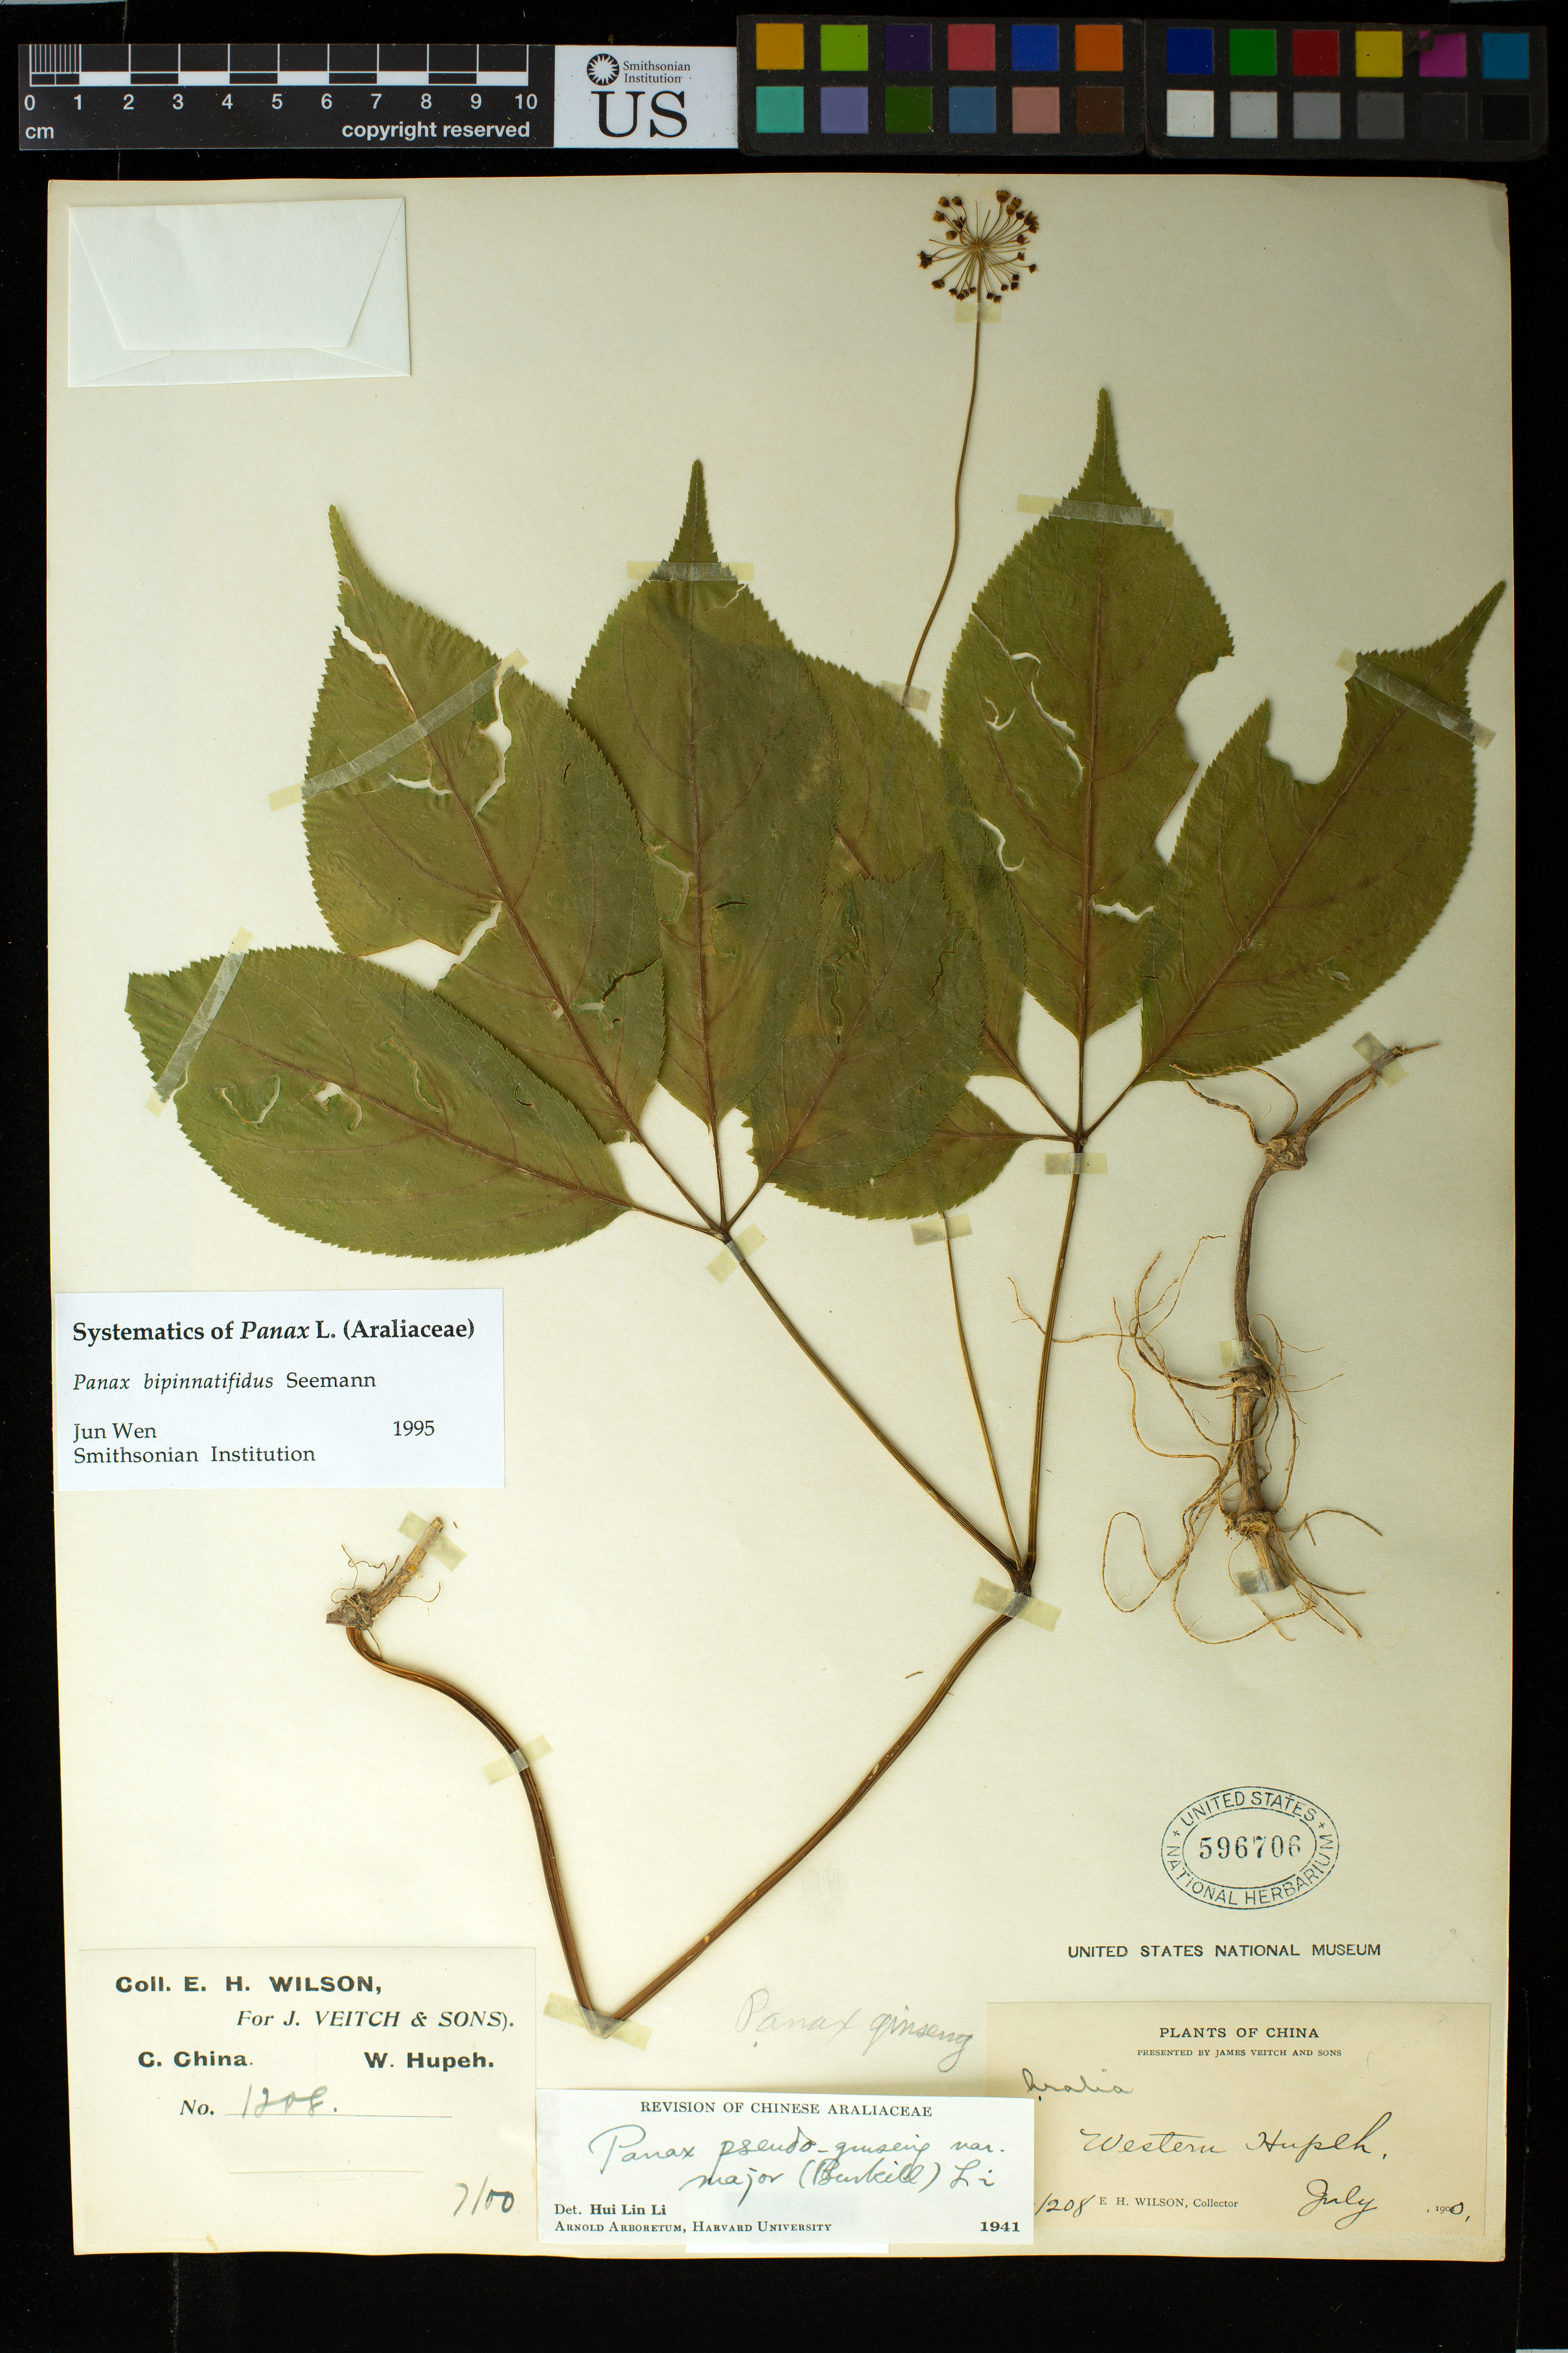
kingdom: Plantae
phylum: Tracheophyta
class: Magnoliopsida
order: Apiales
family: Araliaceae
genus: Panax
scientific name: Panax bipinnatifidus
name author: Seem.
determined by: Wen, Jun, (BOT), Smithsonian Institution - National Museum of Natural History (UNITED STATES)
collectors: E. H. Wilson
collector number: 1208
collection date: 1900-07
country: China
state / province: Hubei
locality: Western Hupeh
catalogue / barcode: US 596706